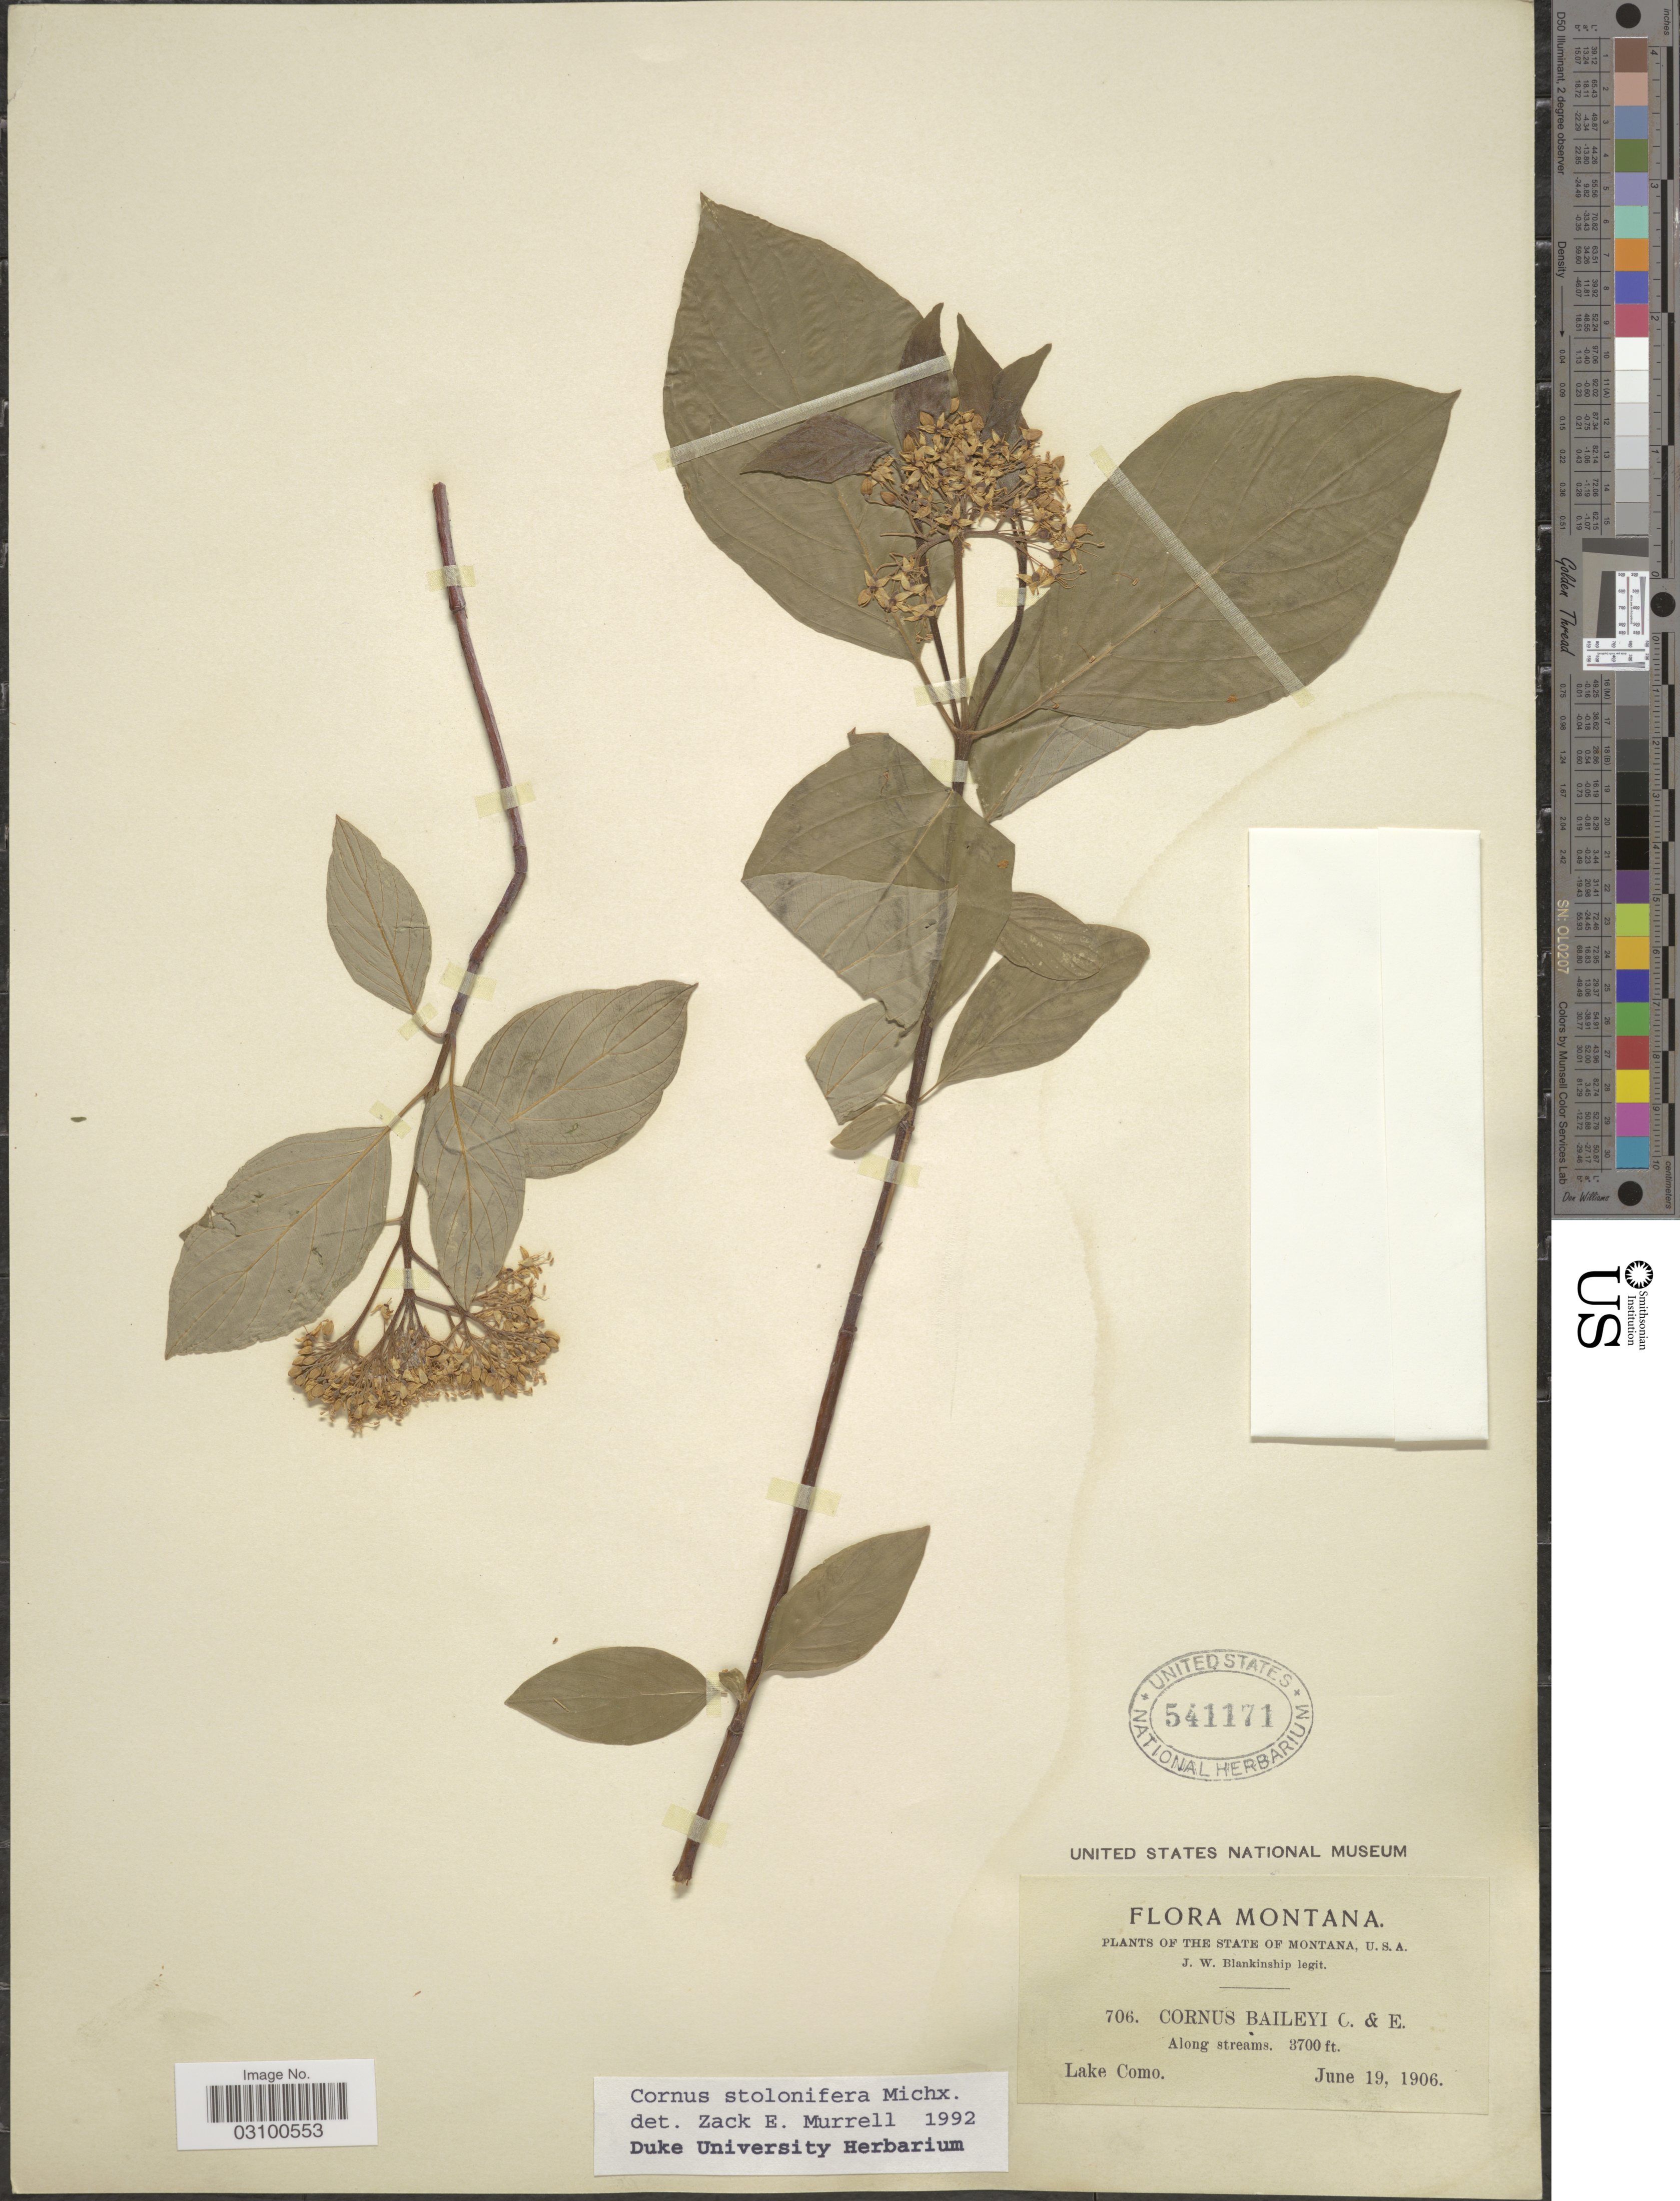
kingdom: Plantae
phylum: Tracheophyta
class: Magnoliopsida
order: Cornales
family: Cornaceae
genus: Cornus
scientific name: Cornus sericea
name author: L.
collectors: J. W. Blankinship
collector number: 706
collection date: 1906-06-19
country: United States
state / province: Montana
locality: Along streams. Lomo Como.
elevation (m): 1128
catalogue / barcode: US 541171